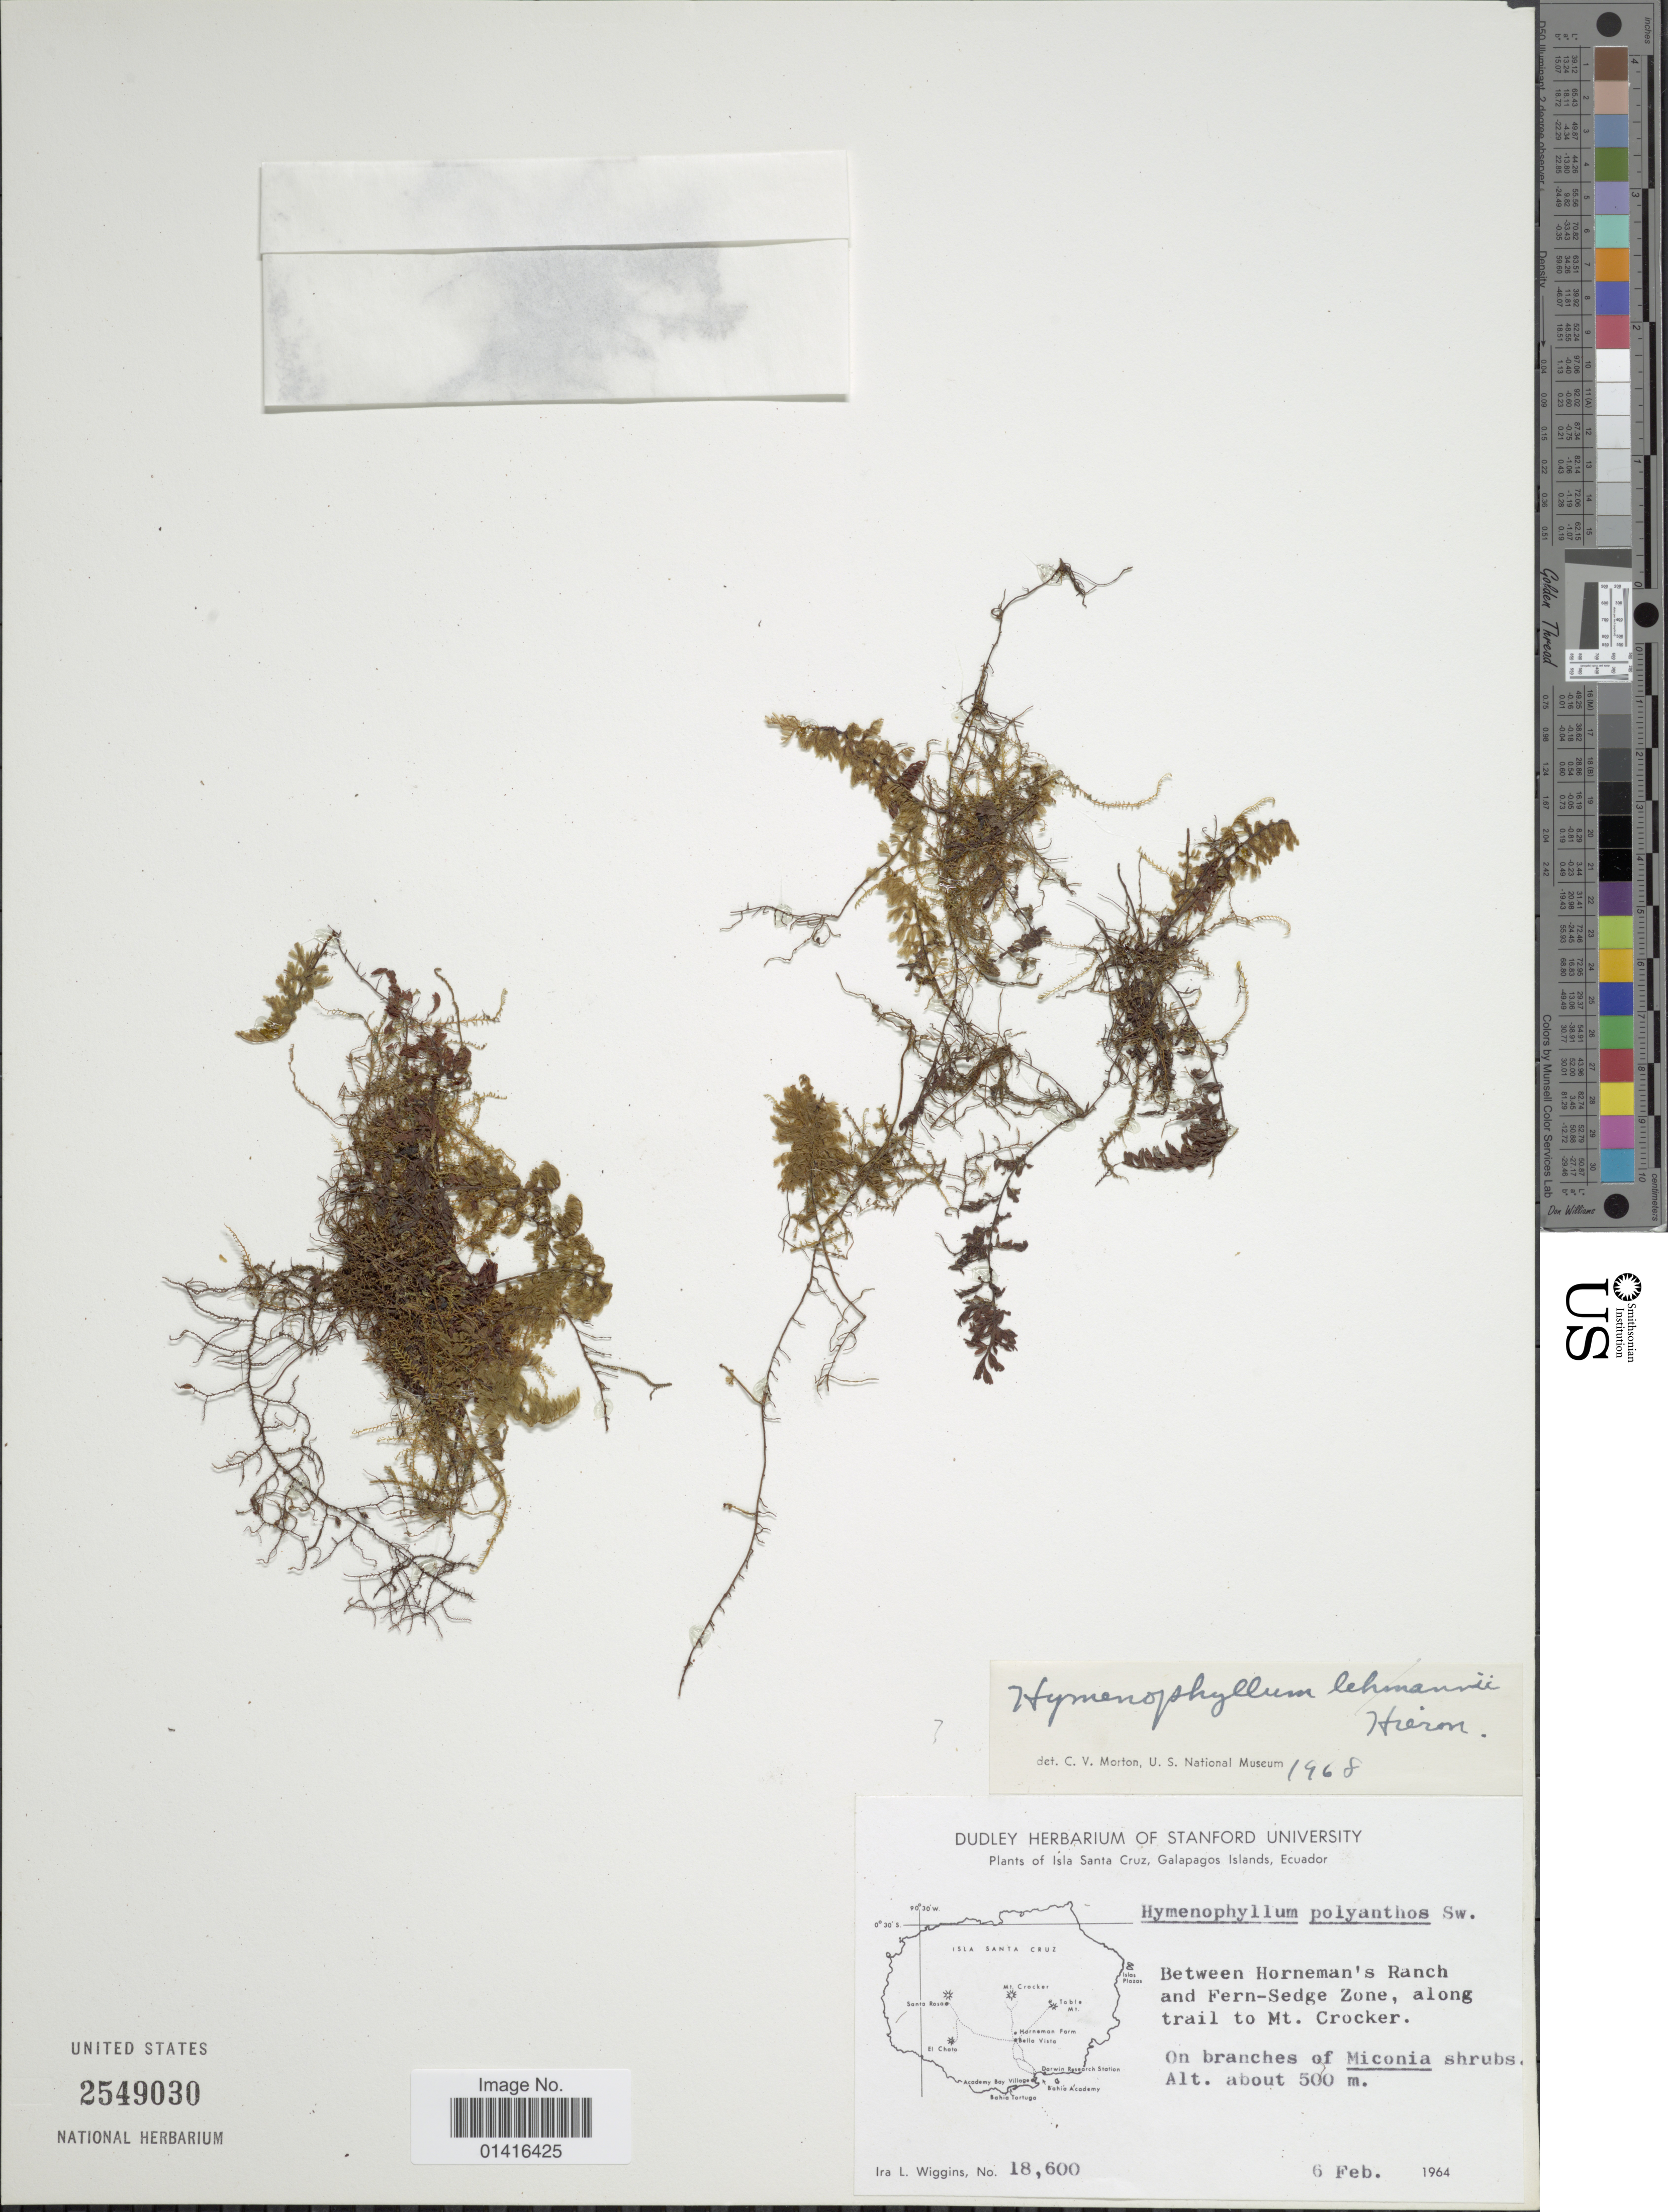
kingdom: Plantae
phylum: Tracheophyta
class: Polypodiopsida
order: Hymenophyllales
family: Hymenophyllaceae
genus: Hymenophyllum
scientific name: Hymenophyllum myriocarpum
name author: Hook.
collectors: I. L. Wiggins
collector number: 18600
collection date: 1964-02-06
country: Ecuador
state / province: Colón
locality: Isla Santa Cruz. Between Horneman'r Ranch and Fern-Sedge Zone, along trail to Mt. Crocker.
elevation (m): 500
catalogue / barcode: US 2549030